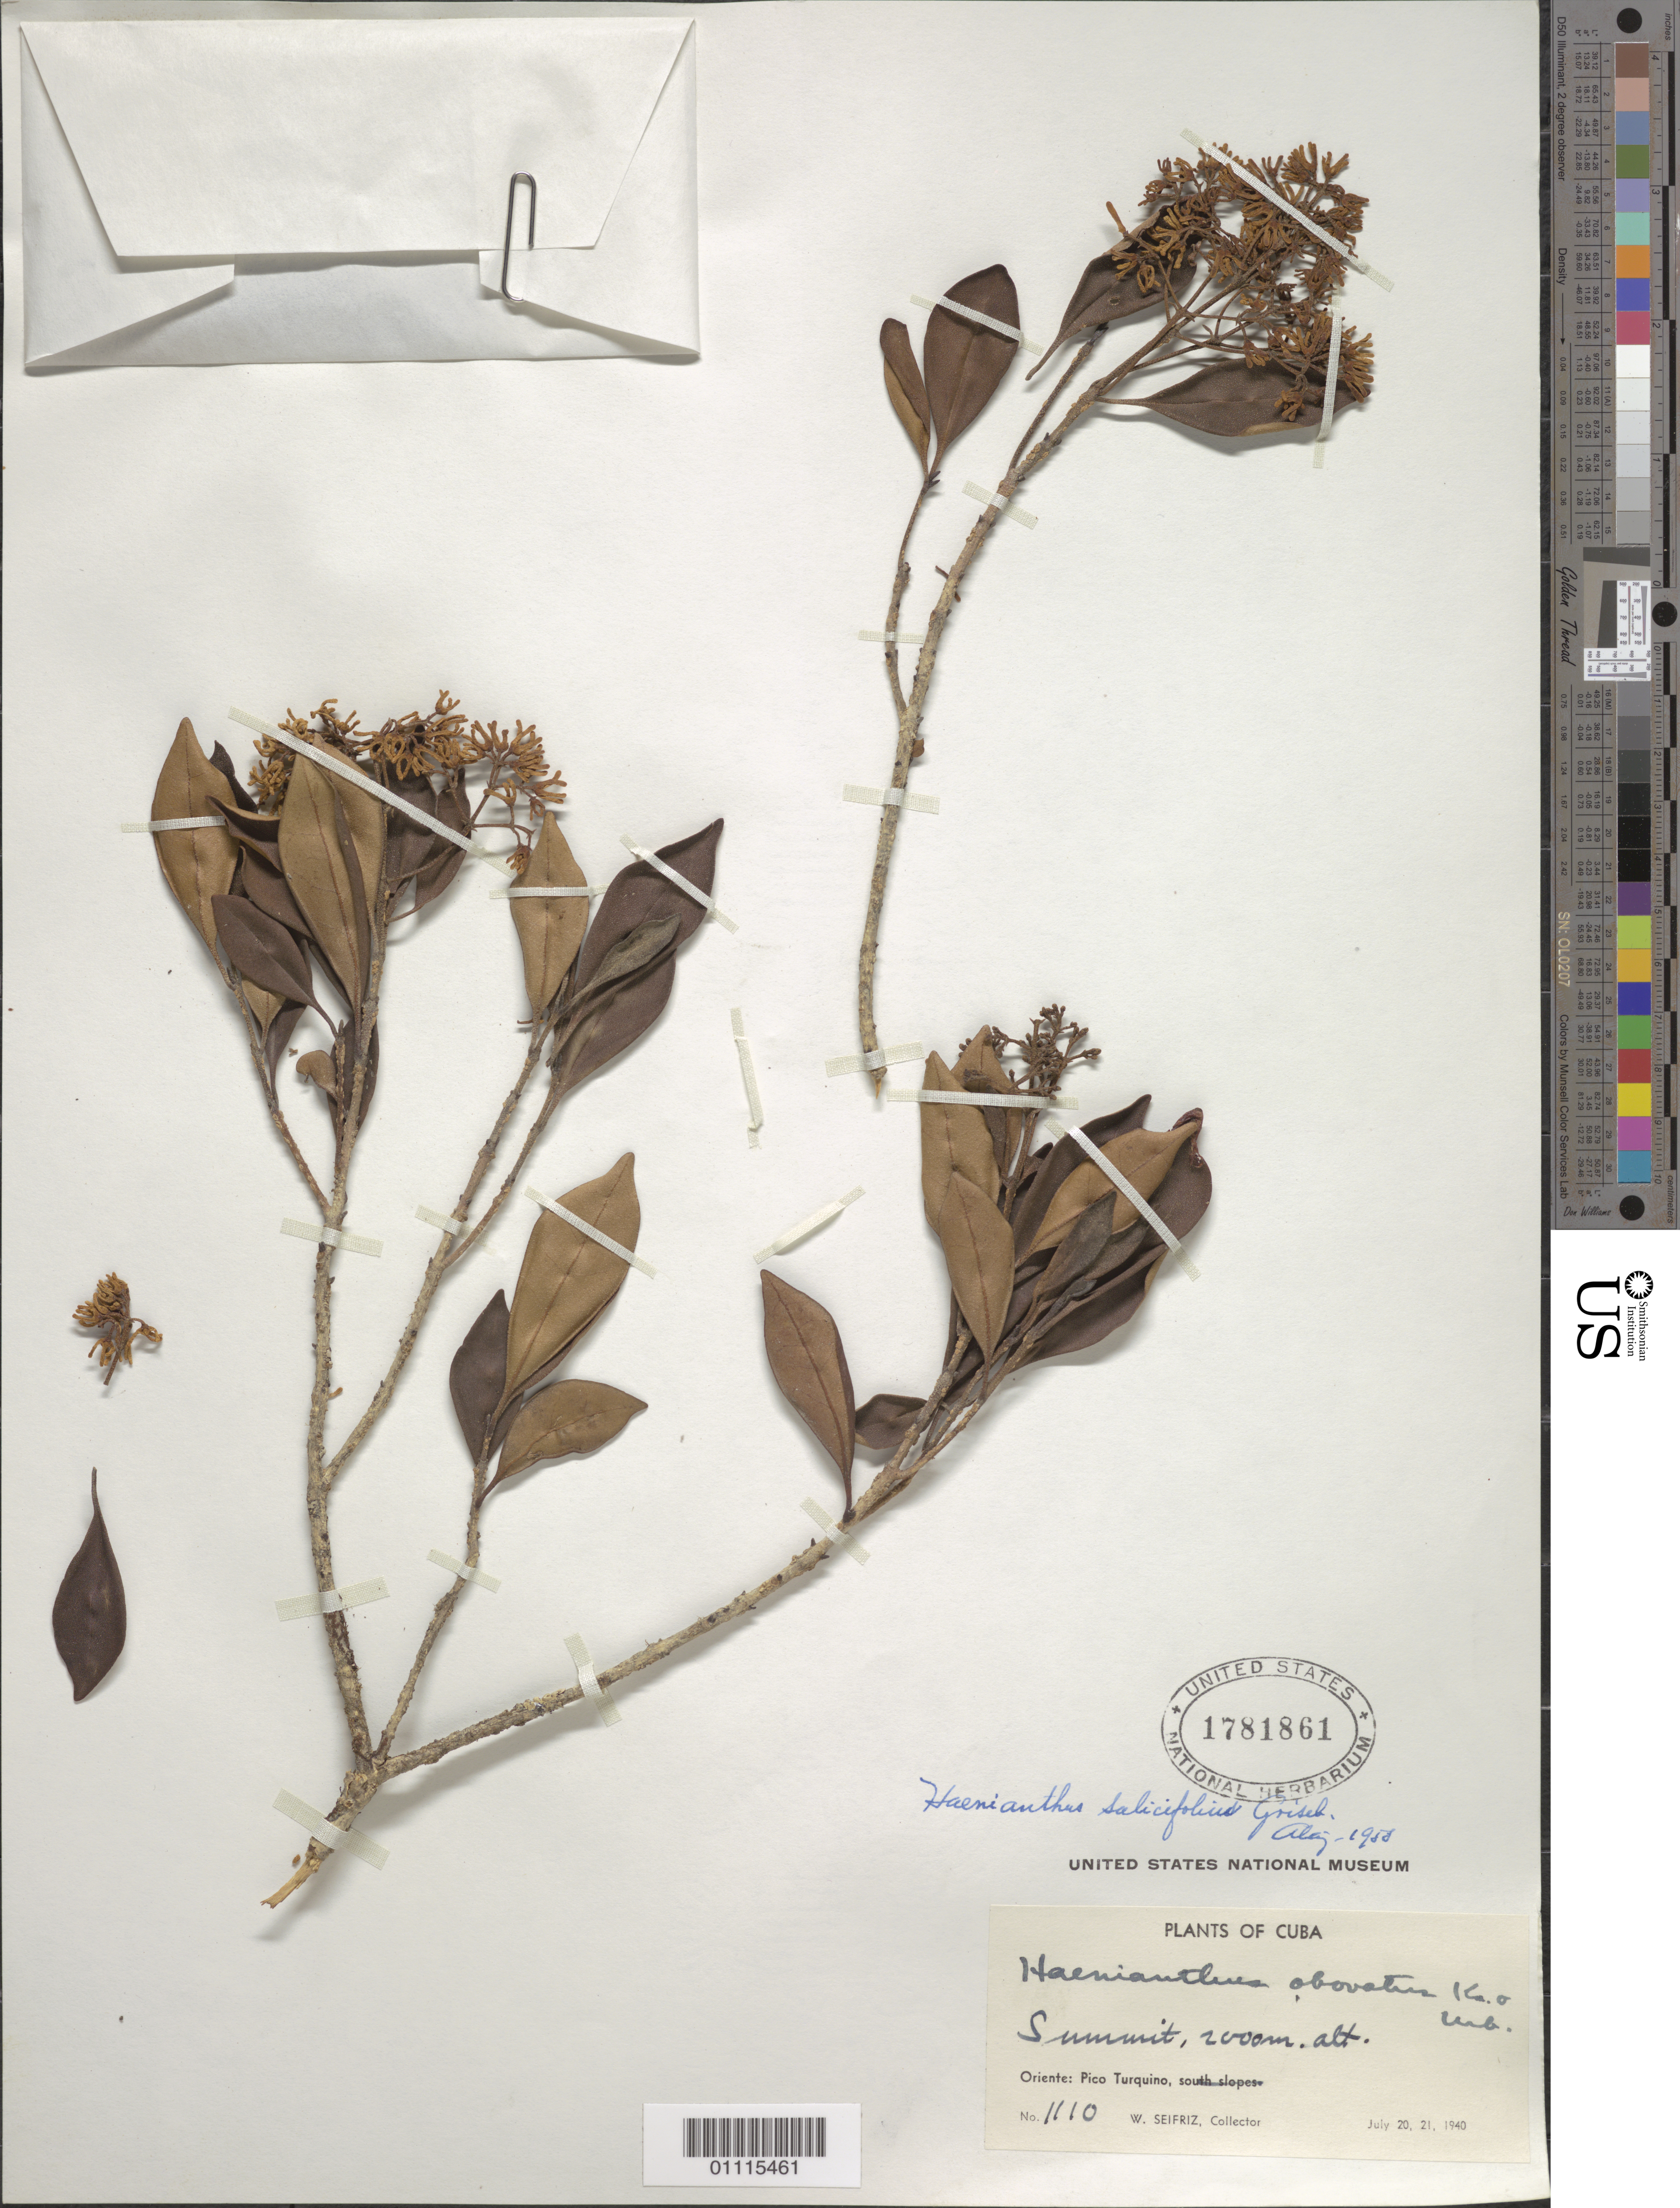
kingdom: Plantae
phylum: Tracheophyta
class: Magnoliopsida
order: Lamiales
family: Oleaceae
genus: Haenianthus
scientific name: Haenianthus salicifolius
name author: Griseb.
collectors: W. Seifriz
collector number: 1110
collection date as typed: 20 Jul 1940 and 21 Jul 1940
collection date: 1940-07-20,1940-07-21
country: Cuba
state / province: Santiago de Cuba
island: Cuba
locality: Pico Turquino, summit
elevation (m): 2000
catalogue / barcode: US 1781861